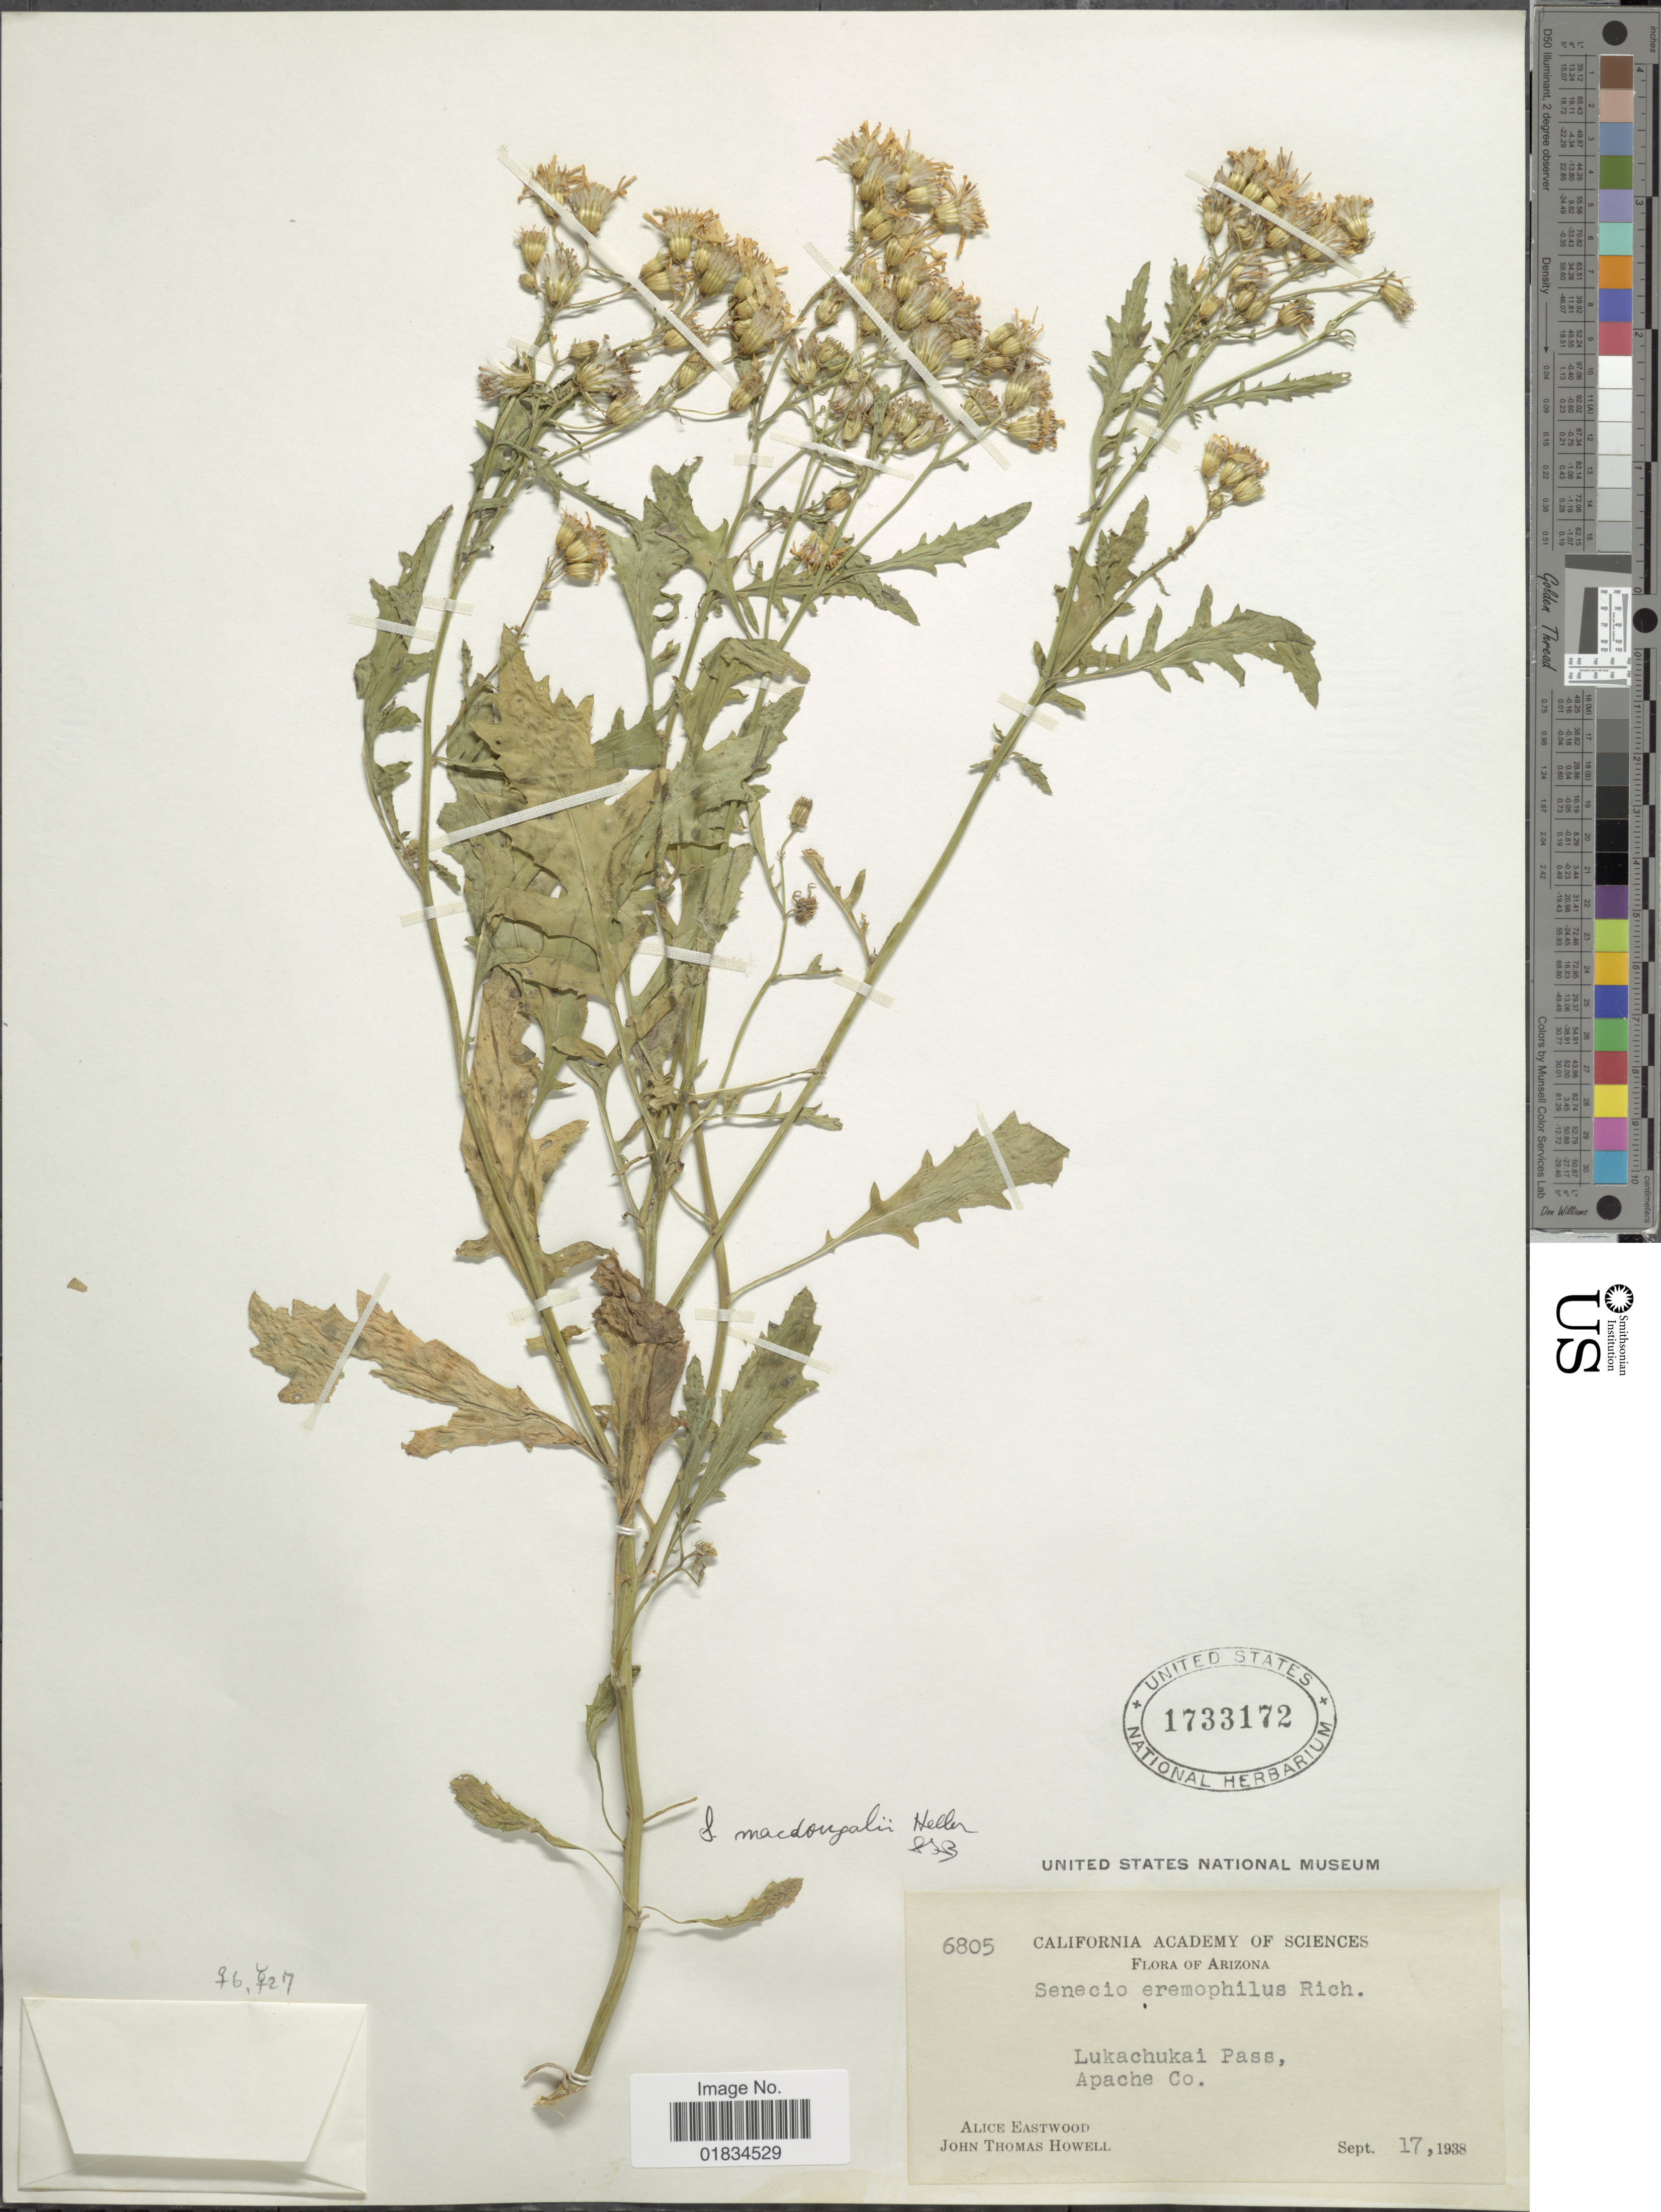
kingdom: Plantae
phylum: Tracheophyta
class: Magnoliopsida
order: Asterales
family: Asteraceae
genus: Senecio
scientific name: Senecio macdougalii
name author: A. Heller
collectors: A. Eastwood & J. T. Howell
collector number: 6805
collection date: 1938-09-17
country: United States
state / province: Arizona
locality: Lukachukai Pass, Apache Co.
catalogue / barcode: US 1733172